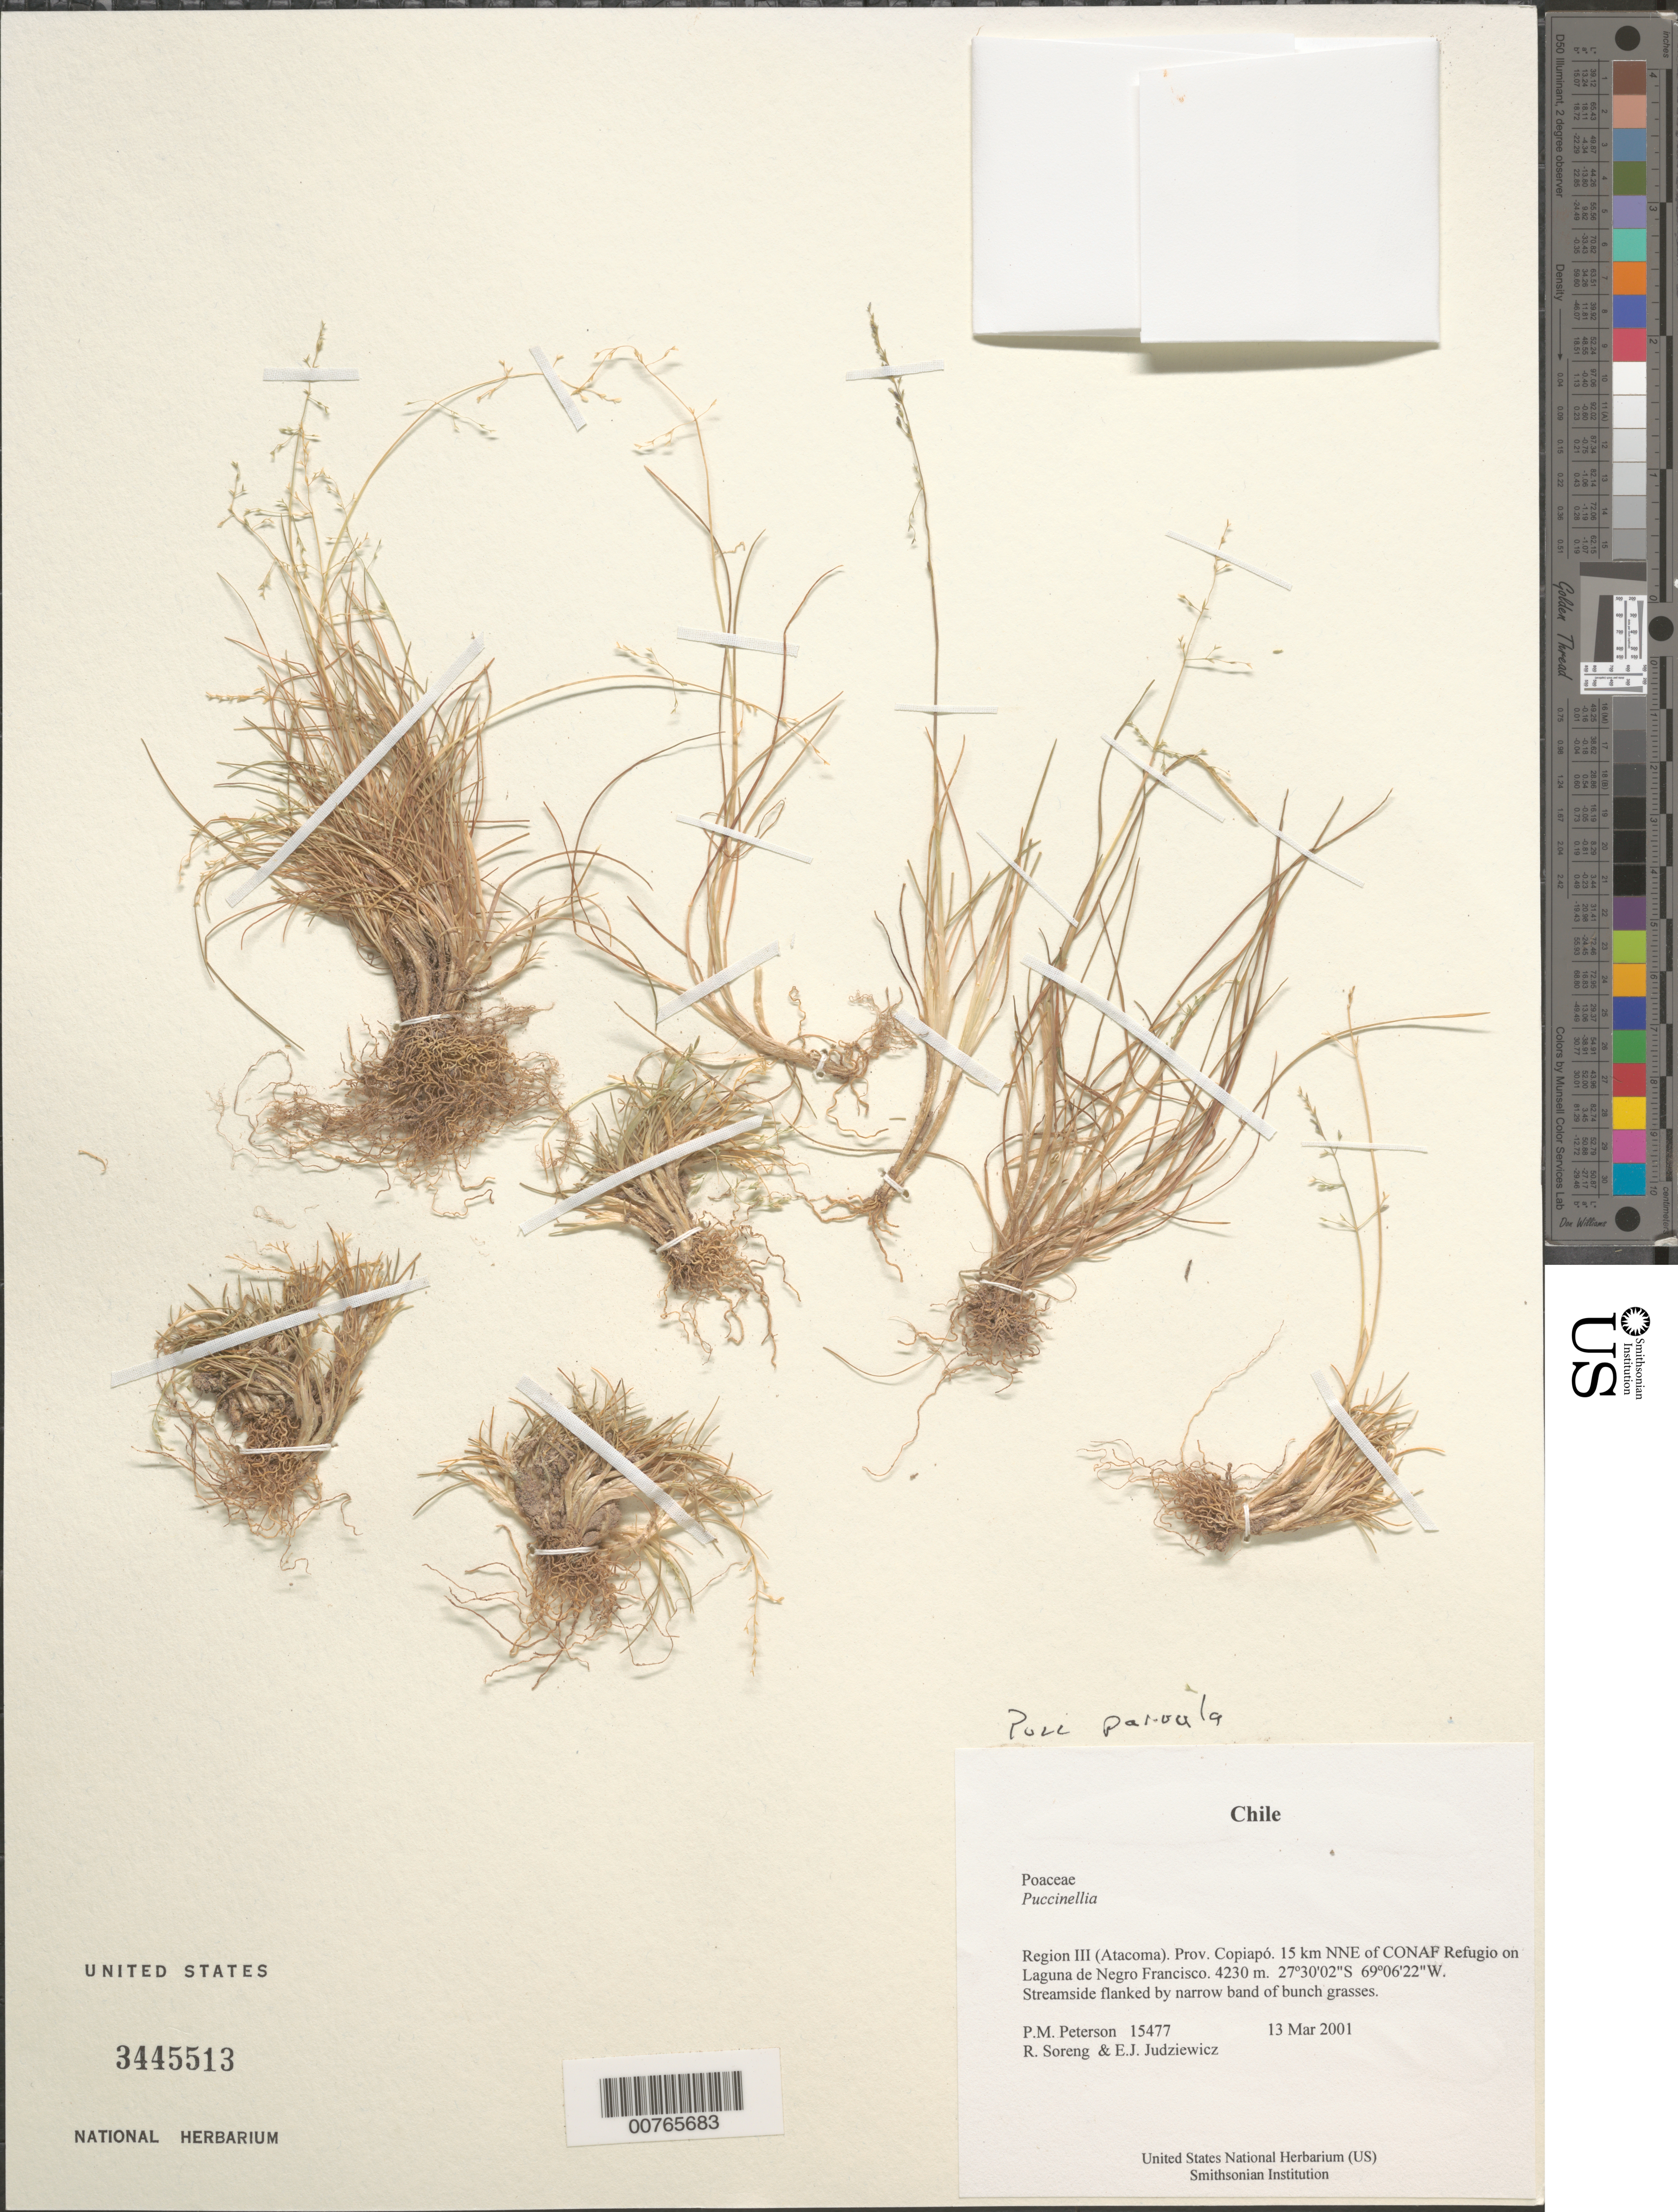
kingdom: Plantae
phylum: Tracheophyta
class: Liliopsida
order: Poales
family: Poaceae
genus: Puccinellia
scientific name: Puccinellia parvula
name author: Hitchc.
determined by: Soreng, Robert J., Research Associate (BOT), Smithsonian Institution - National Museum of Natural History (UNITED STATES)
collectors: P. M. Peterson, R. J. Soreng & E. J. Judziewicz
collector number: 15477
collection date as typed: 13 Mar 2001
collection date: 2001-03-13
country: Chile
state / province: Atacama (III)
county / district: Copiapó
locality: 15 km NNE of CONAF Refugio on Laguna de Negro Francisco.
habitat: Streamside flanked by narrow band of bunch grasses.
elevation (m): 4230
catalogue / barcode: US 3445513